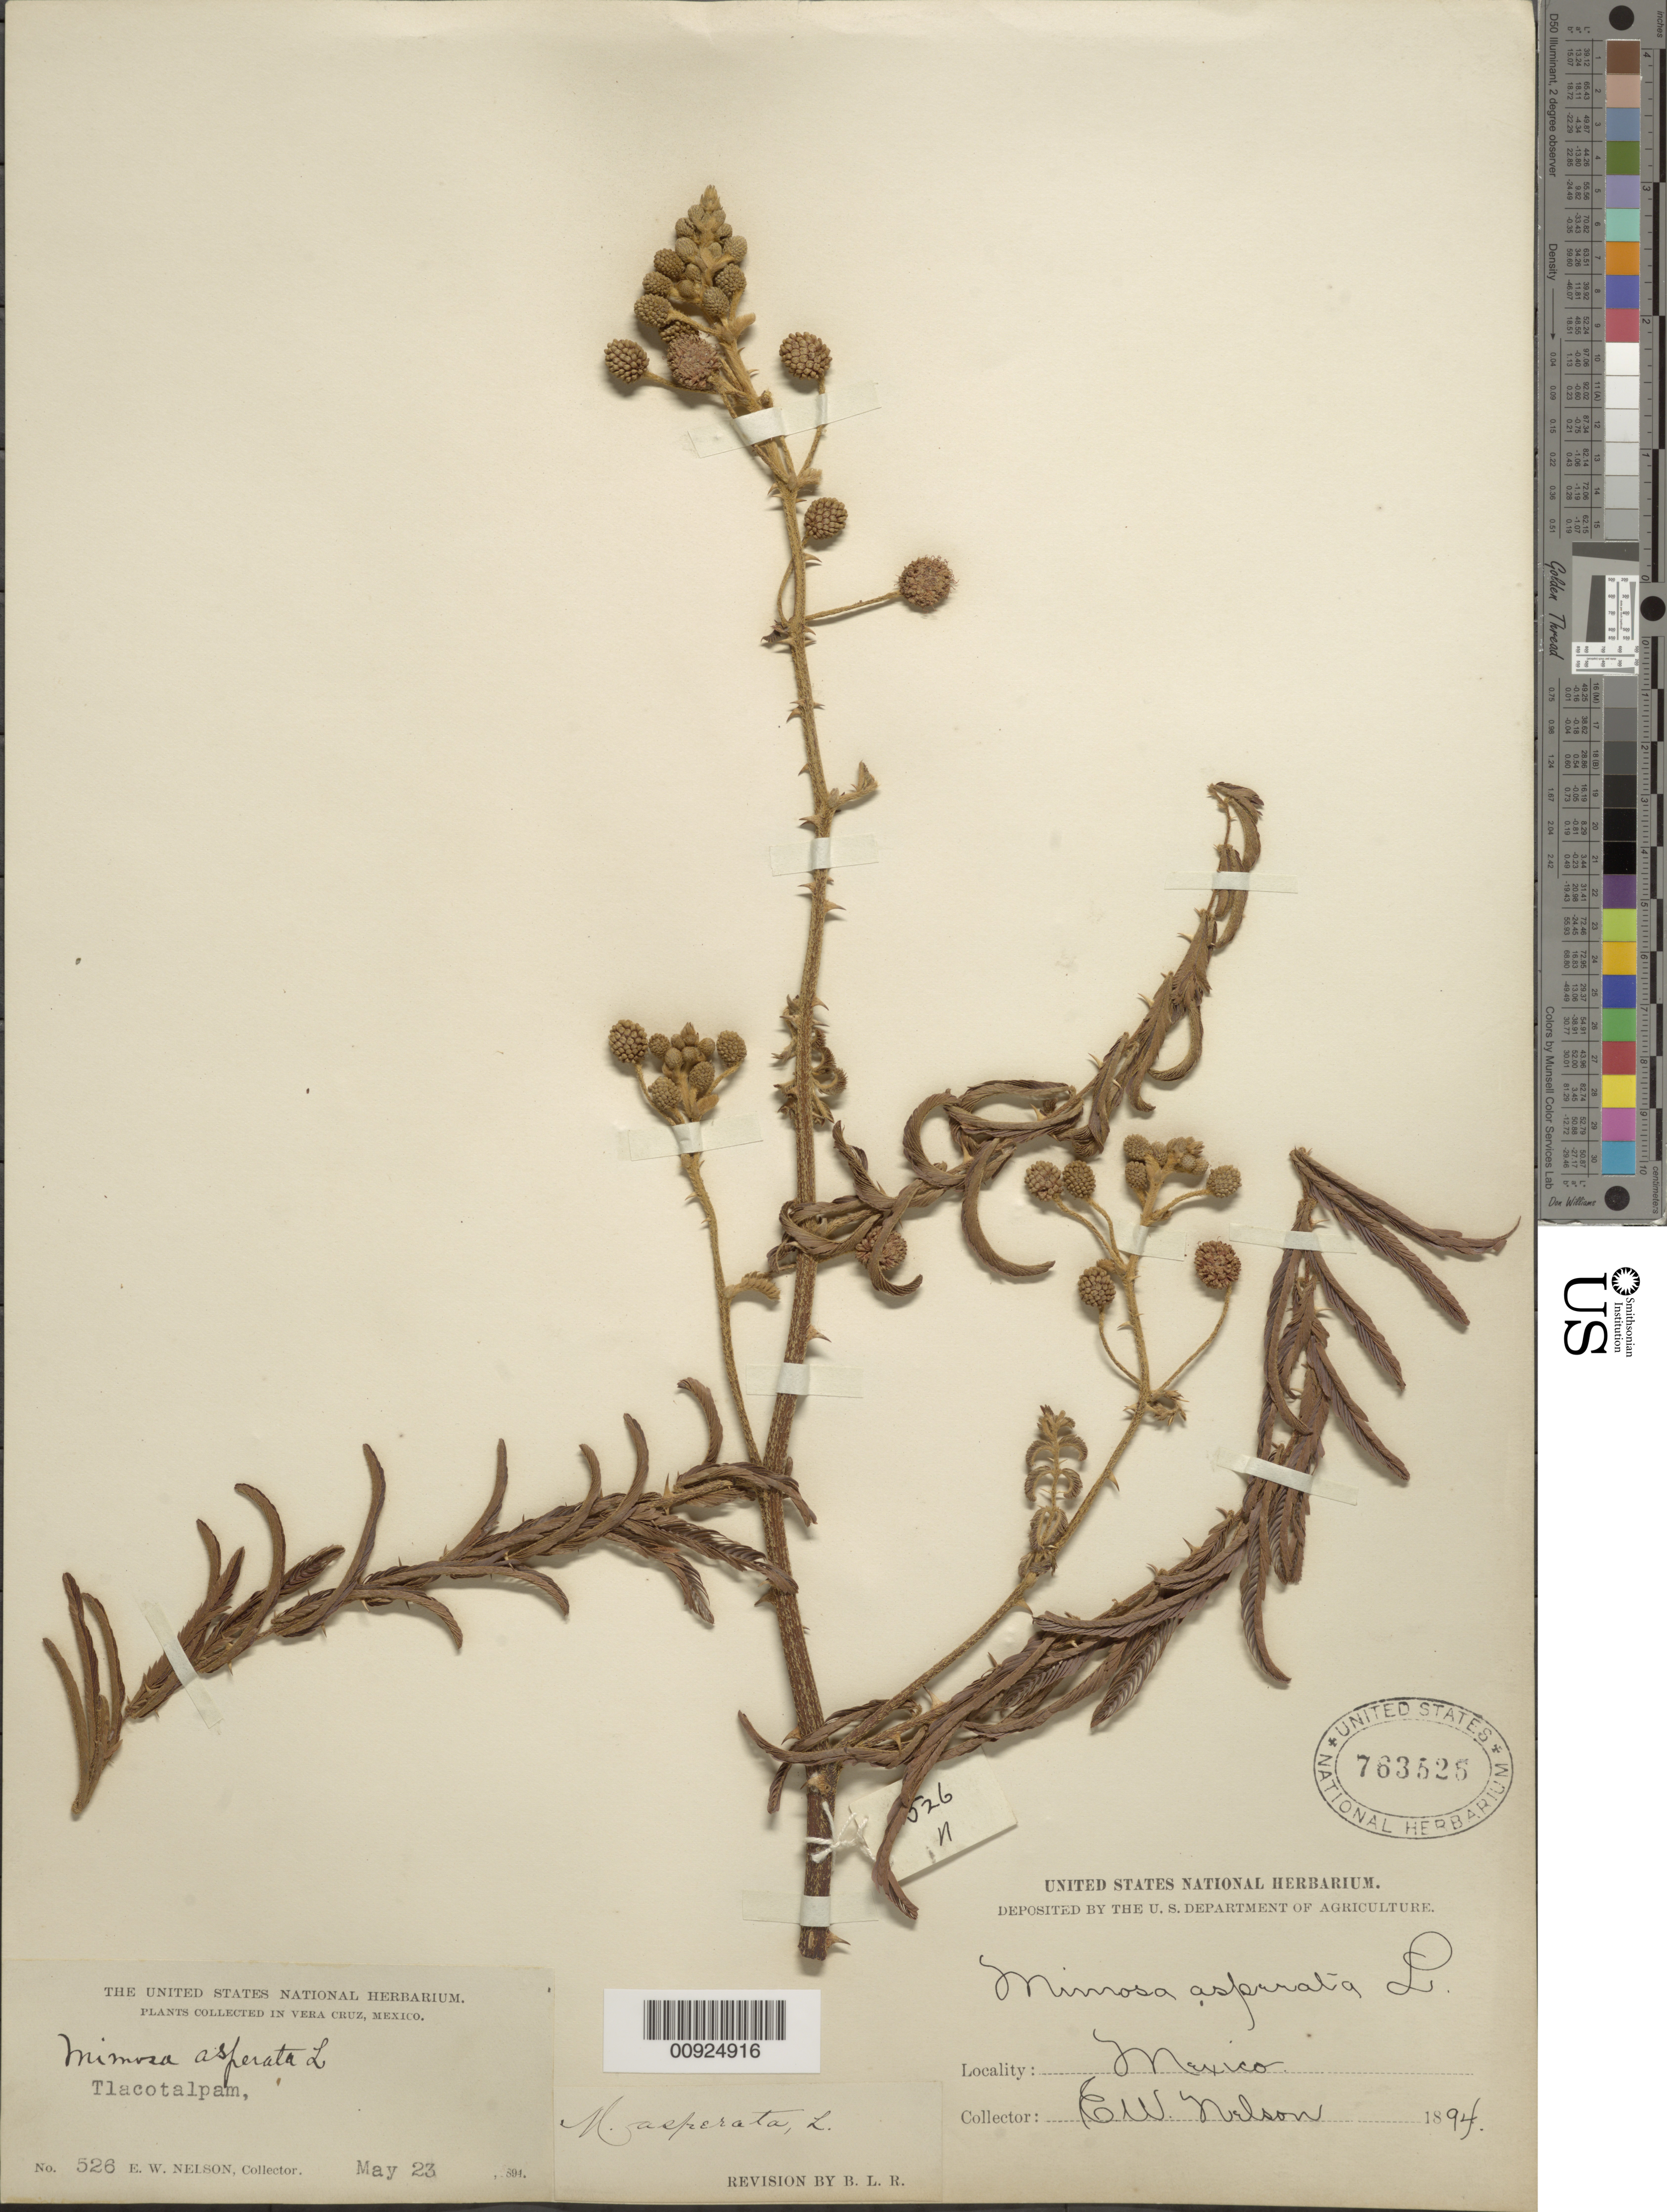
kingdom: Plantae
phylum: Tracheophyta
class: Magnoliopsida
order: Fabales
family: Fabaceae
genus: Mimosa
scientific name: Mimosa pigra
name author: L.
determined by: Strong, Mark T., (BOT), Smithsonian Institution - National Museum of Natural History (UNITED STATES)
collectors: E. W. Nelson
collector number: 526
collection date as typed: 23 May 1894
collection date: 1894-05-23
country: Mexico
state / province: Veracruz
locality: Tlacotalpam.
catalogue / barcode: US 763525